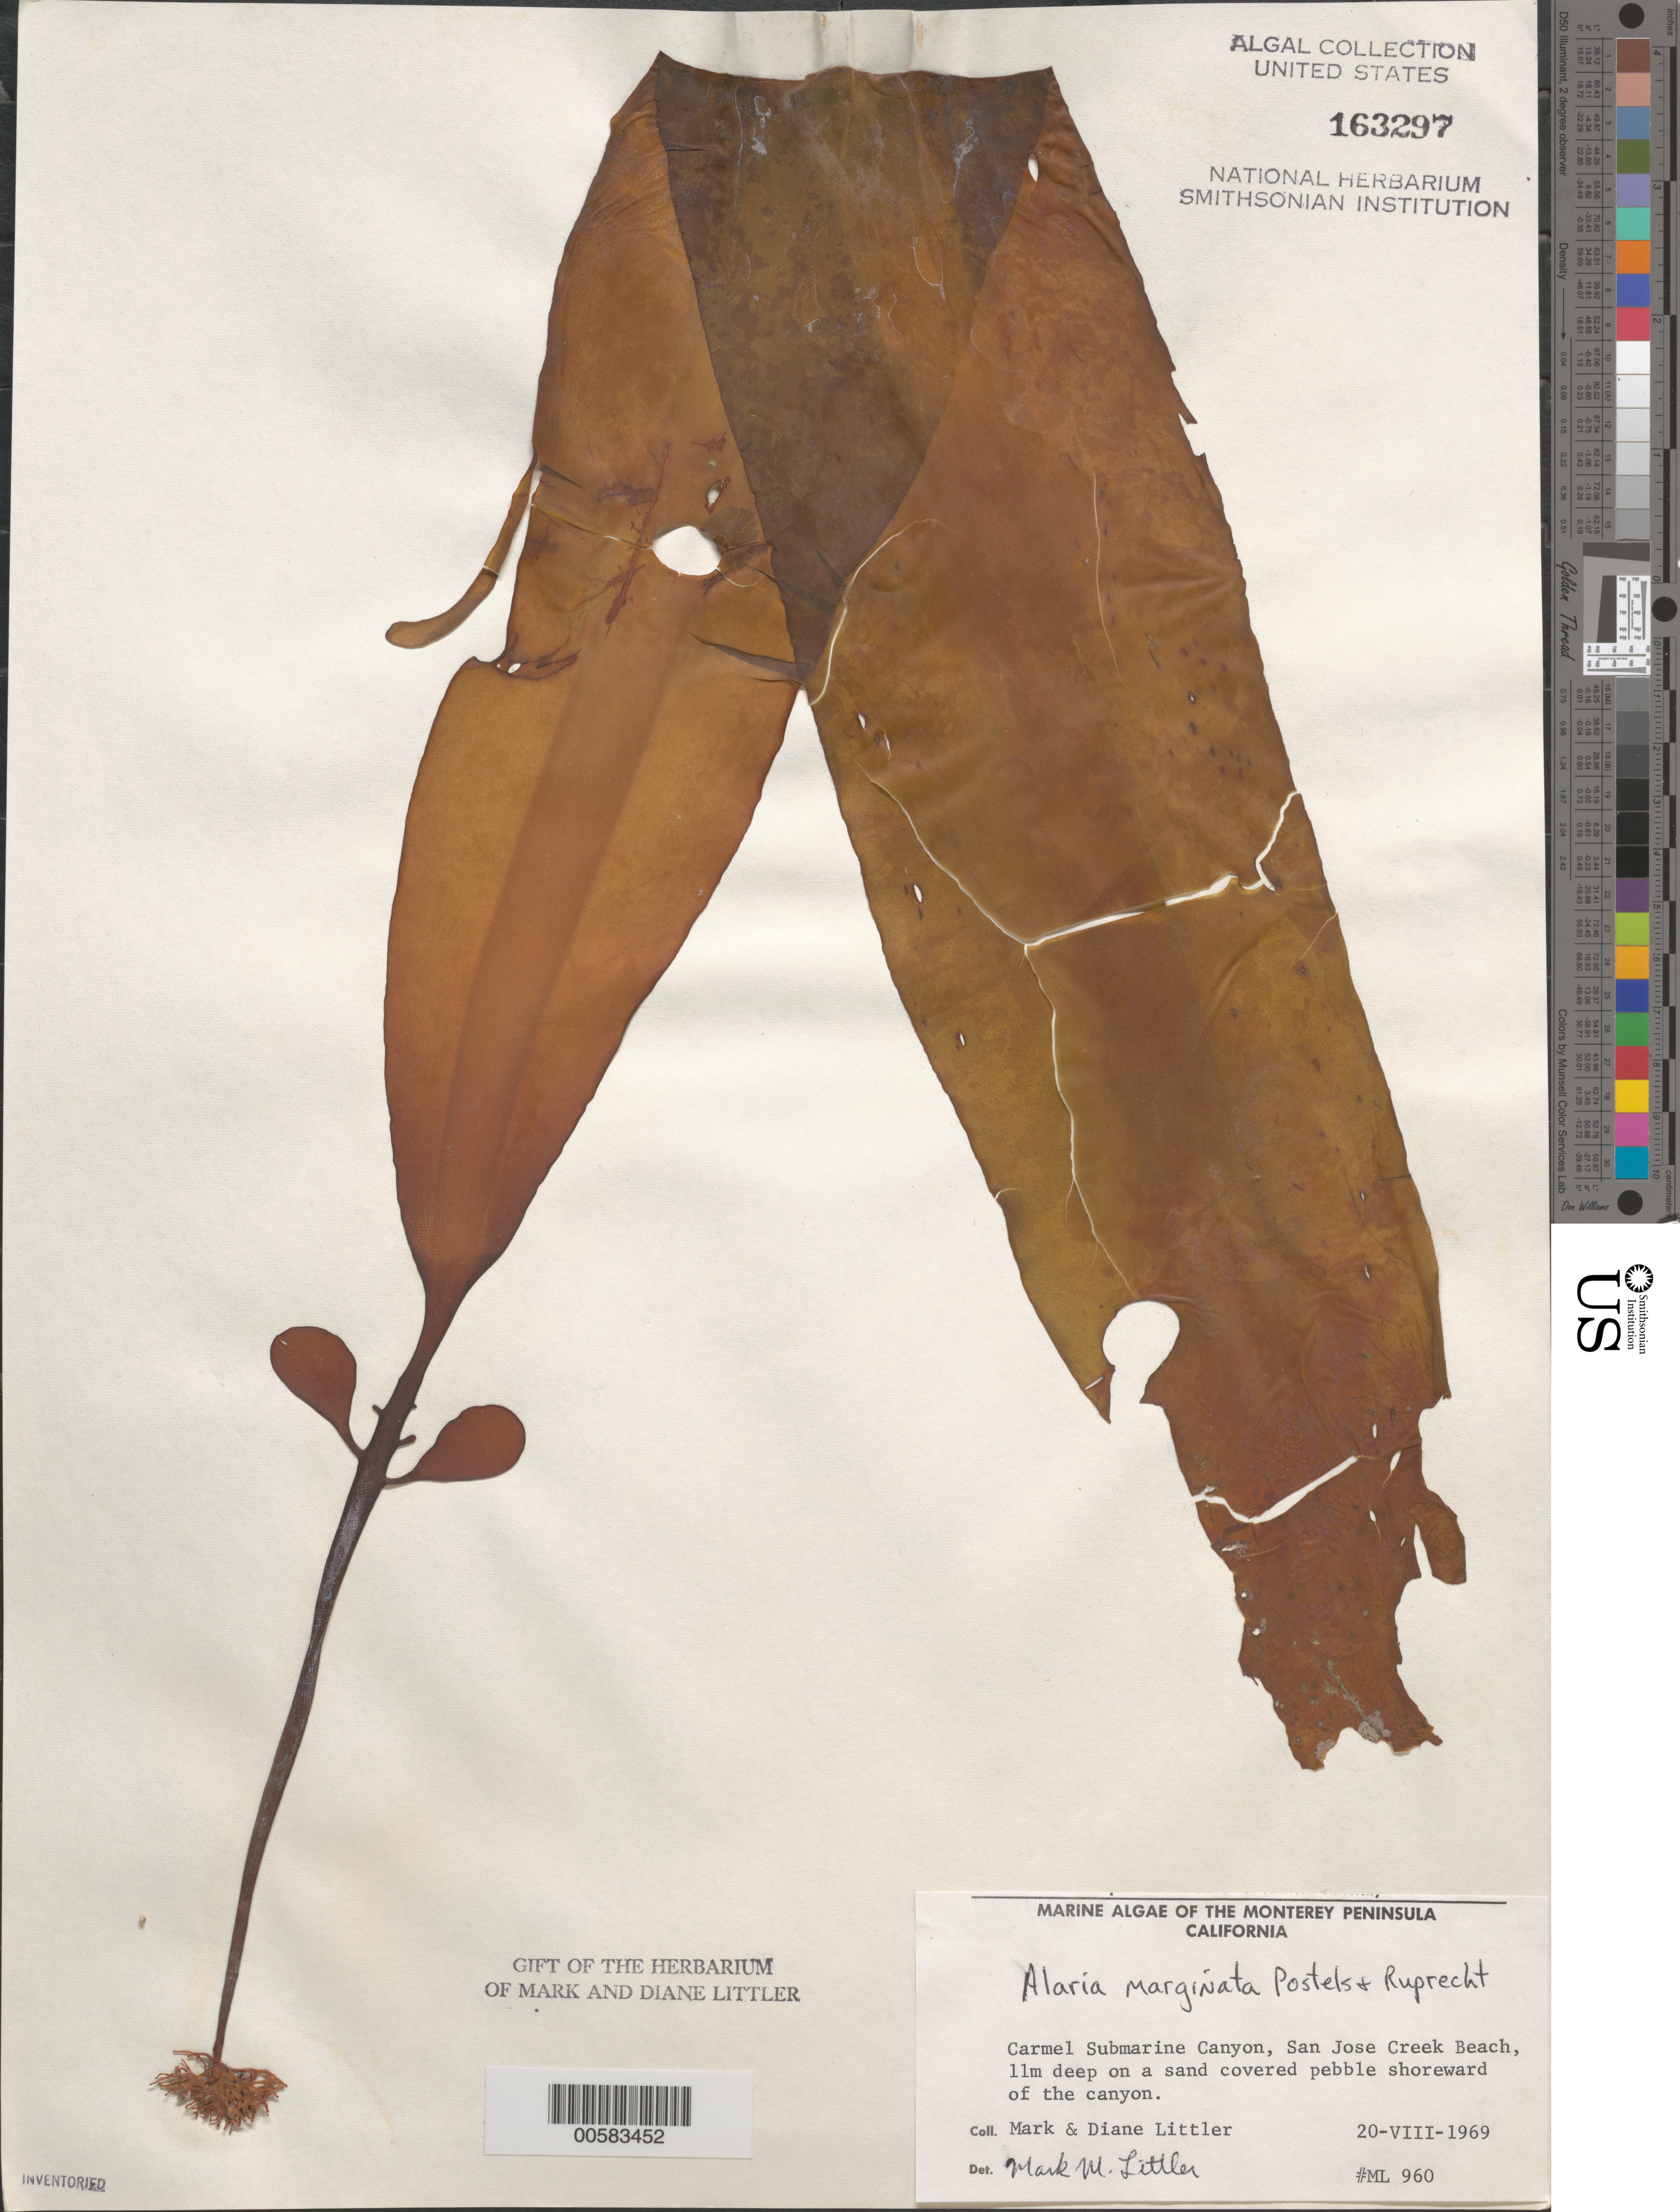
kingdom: Chromista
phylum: Ochrophyta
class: Phaeophyceae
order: Laminariales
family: Alariaceae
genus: Alaria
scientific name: Alaria marginata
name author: Ruiz & Pav.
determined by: Littler, M. M.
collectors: M. M. Littler & D. S. Littler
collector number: ML 960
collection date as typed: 20 Aug 1969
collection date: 1969-08-20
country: United States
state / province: California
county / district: Monterey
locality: Carmel Submarine Canyon, San Jose Creek Beach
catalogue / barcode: US 163297